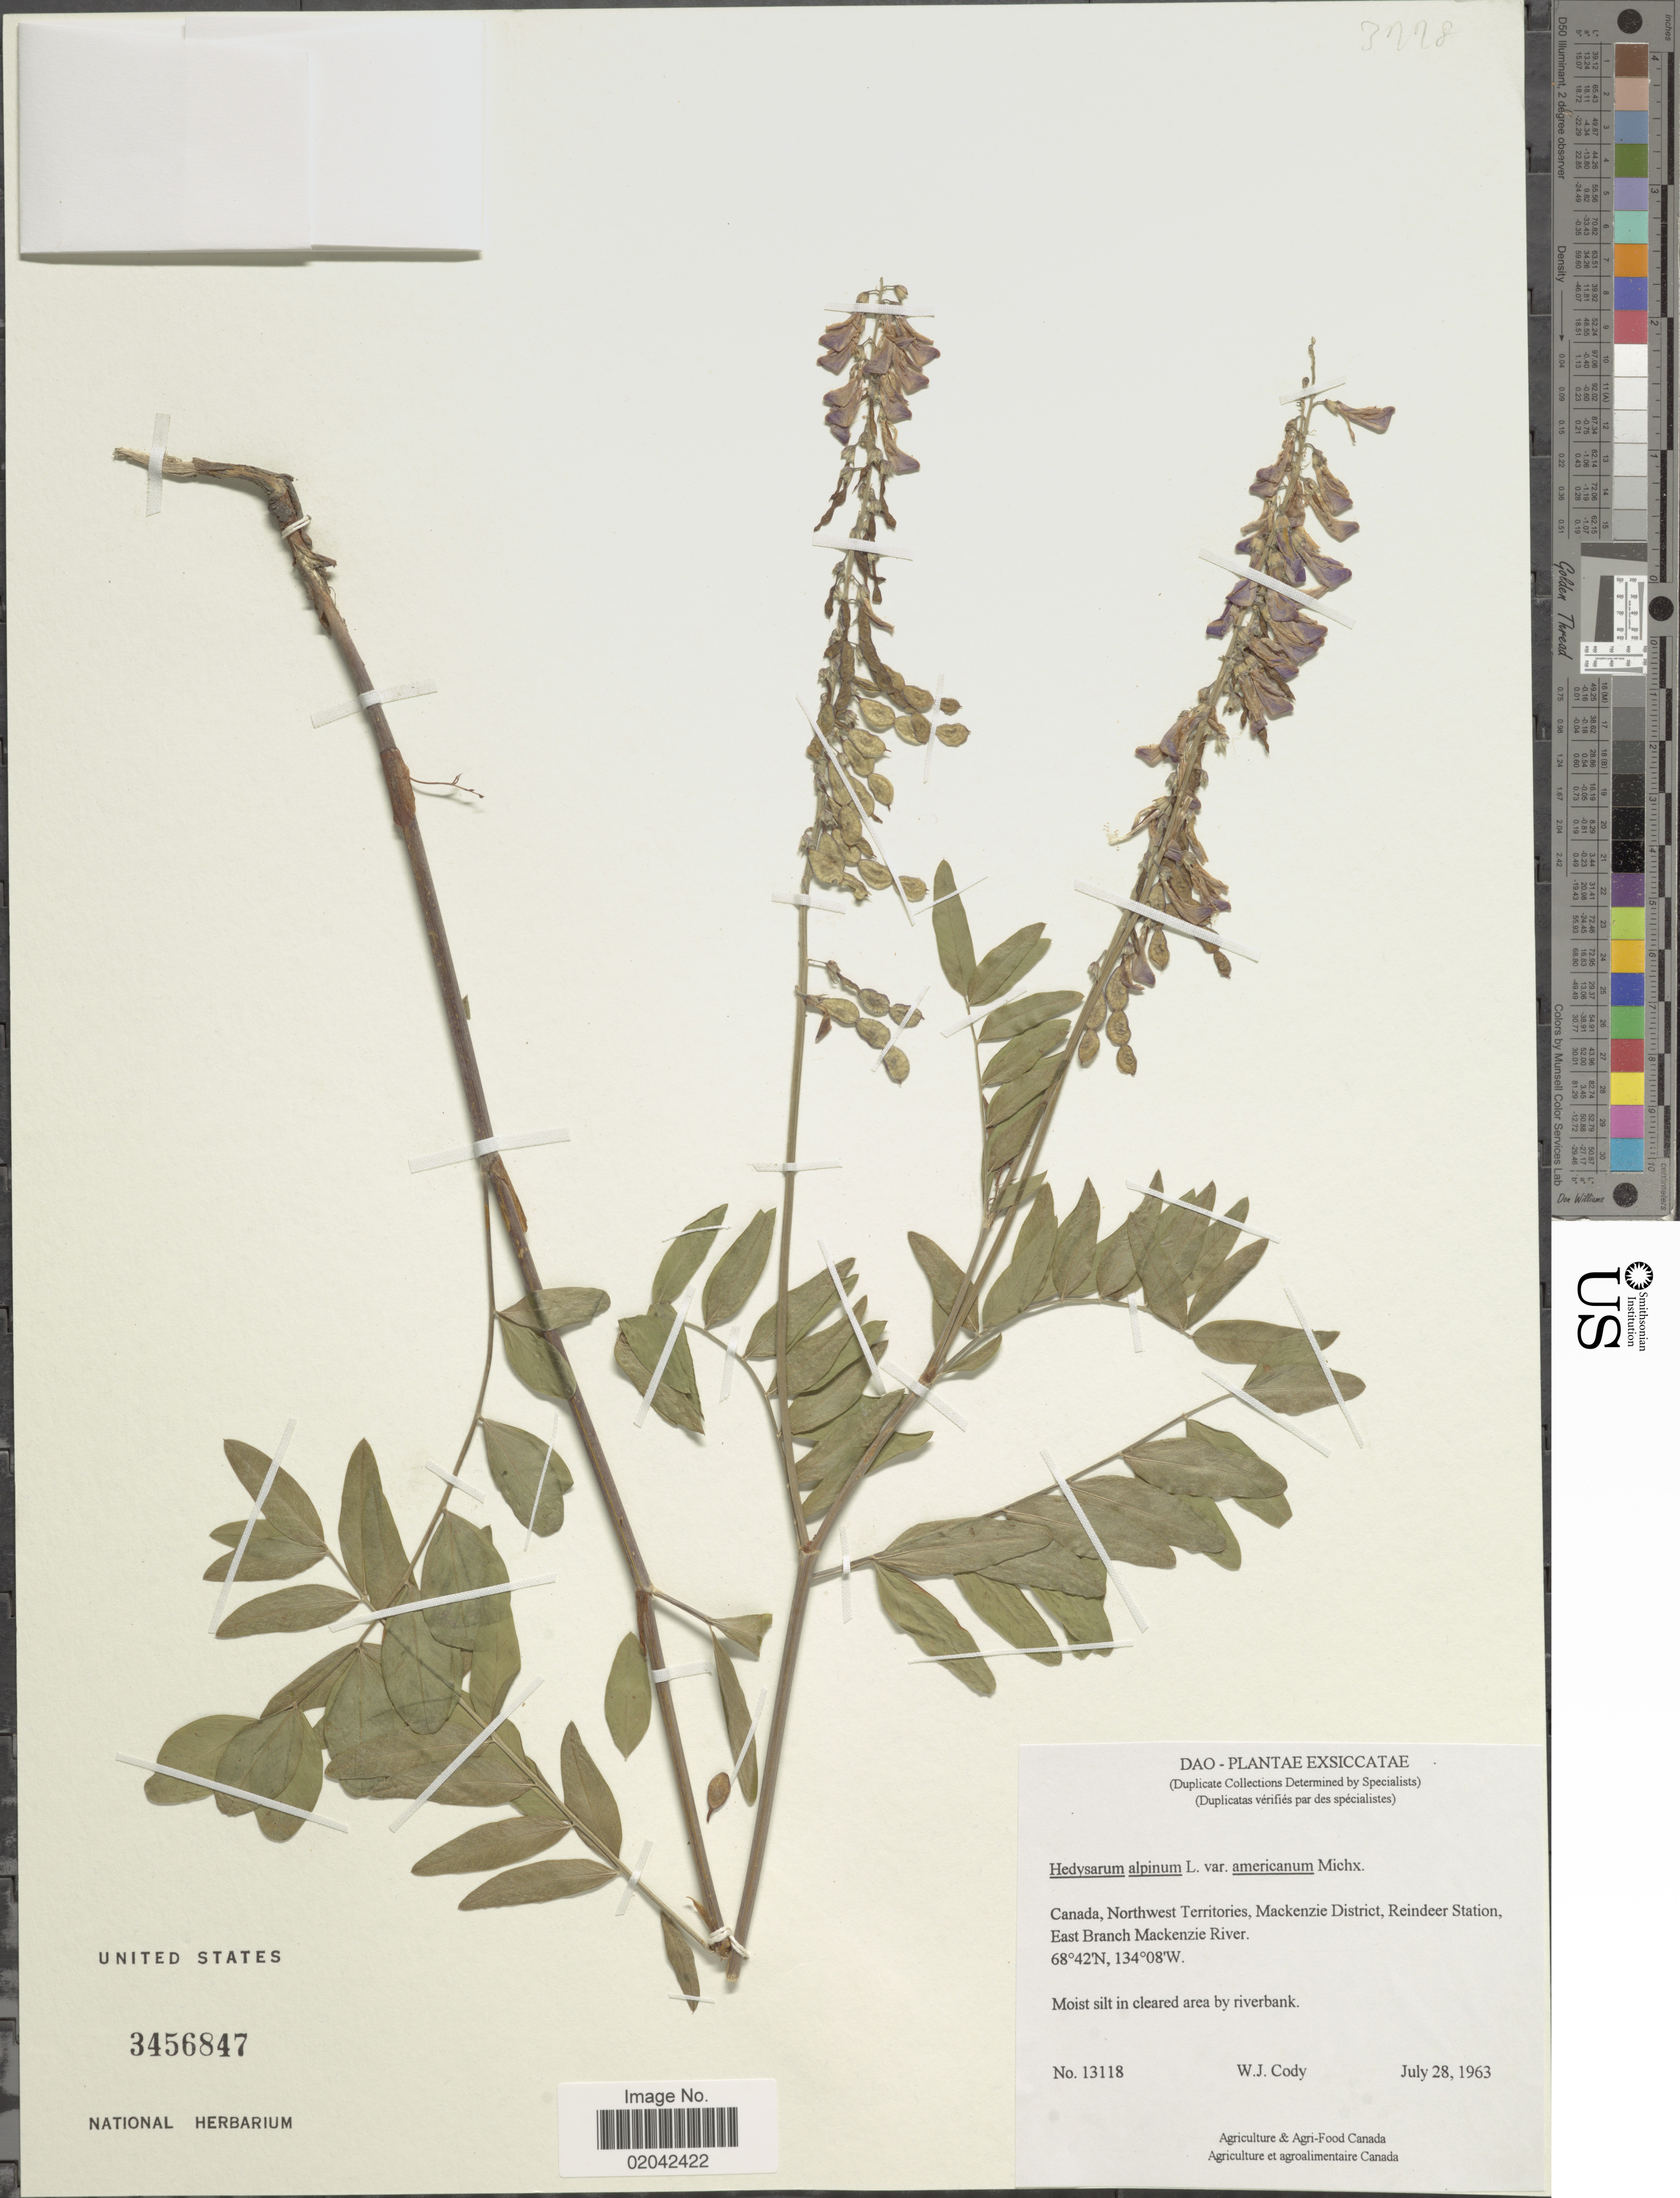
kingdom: Plantae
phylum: Tracheophyta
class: Magnoliopsida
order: Fabales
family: Fabaceae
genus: Hedysarum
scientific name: Hedysarum alpinum var. americanum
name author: Michx. ex Pursh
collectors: W. Cody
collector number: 13118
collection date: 1963-07-28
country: Canada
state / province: Northwest Territories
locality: Mackenzie District, Reindeer Station, East Branch Mackenzie River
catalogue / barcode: US 3456847